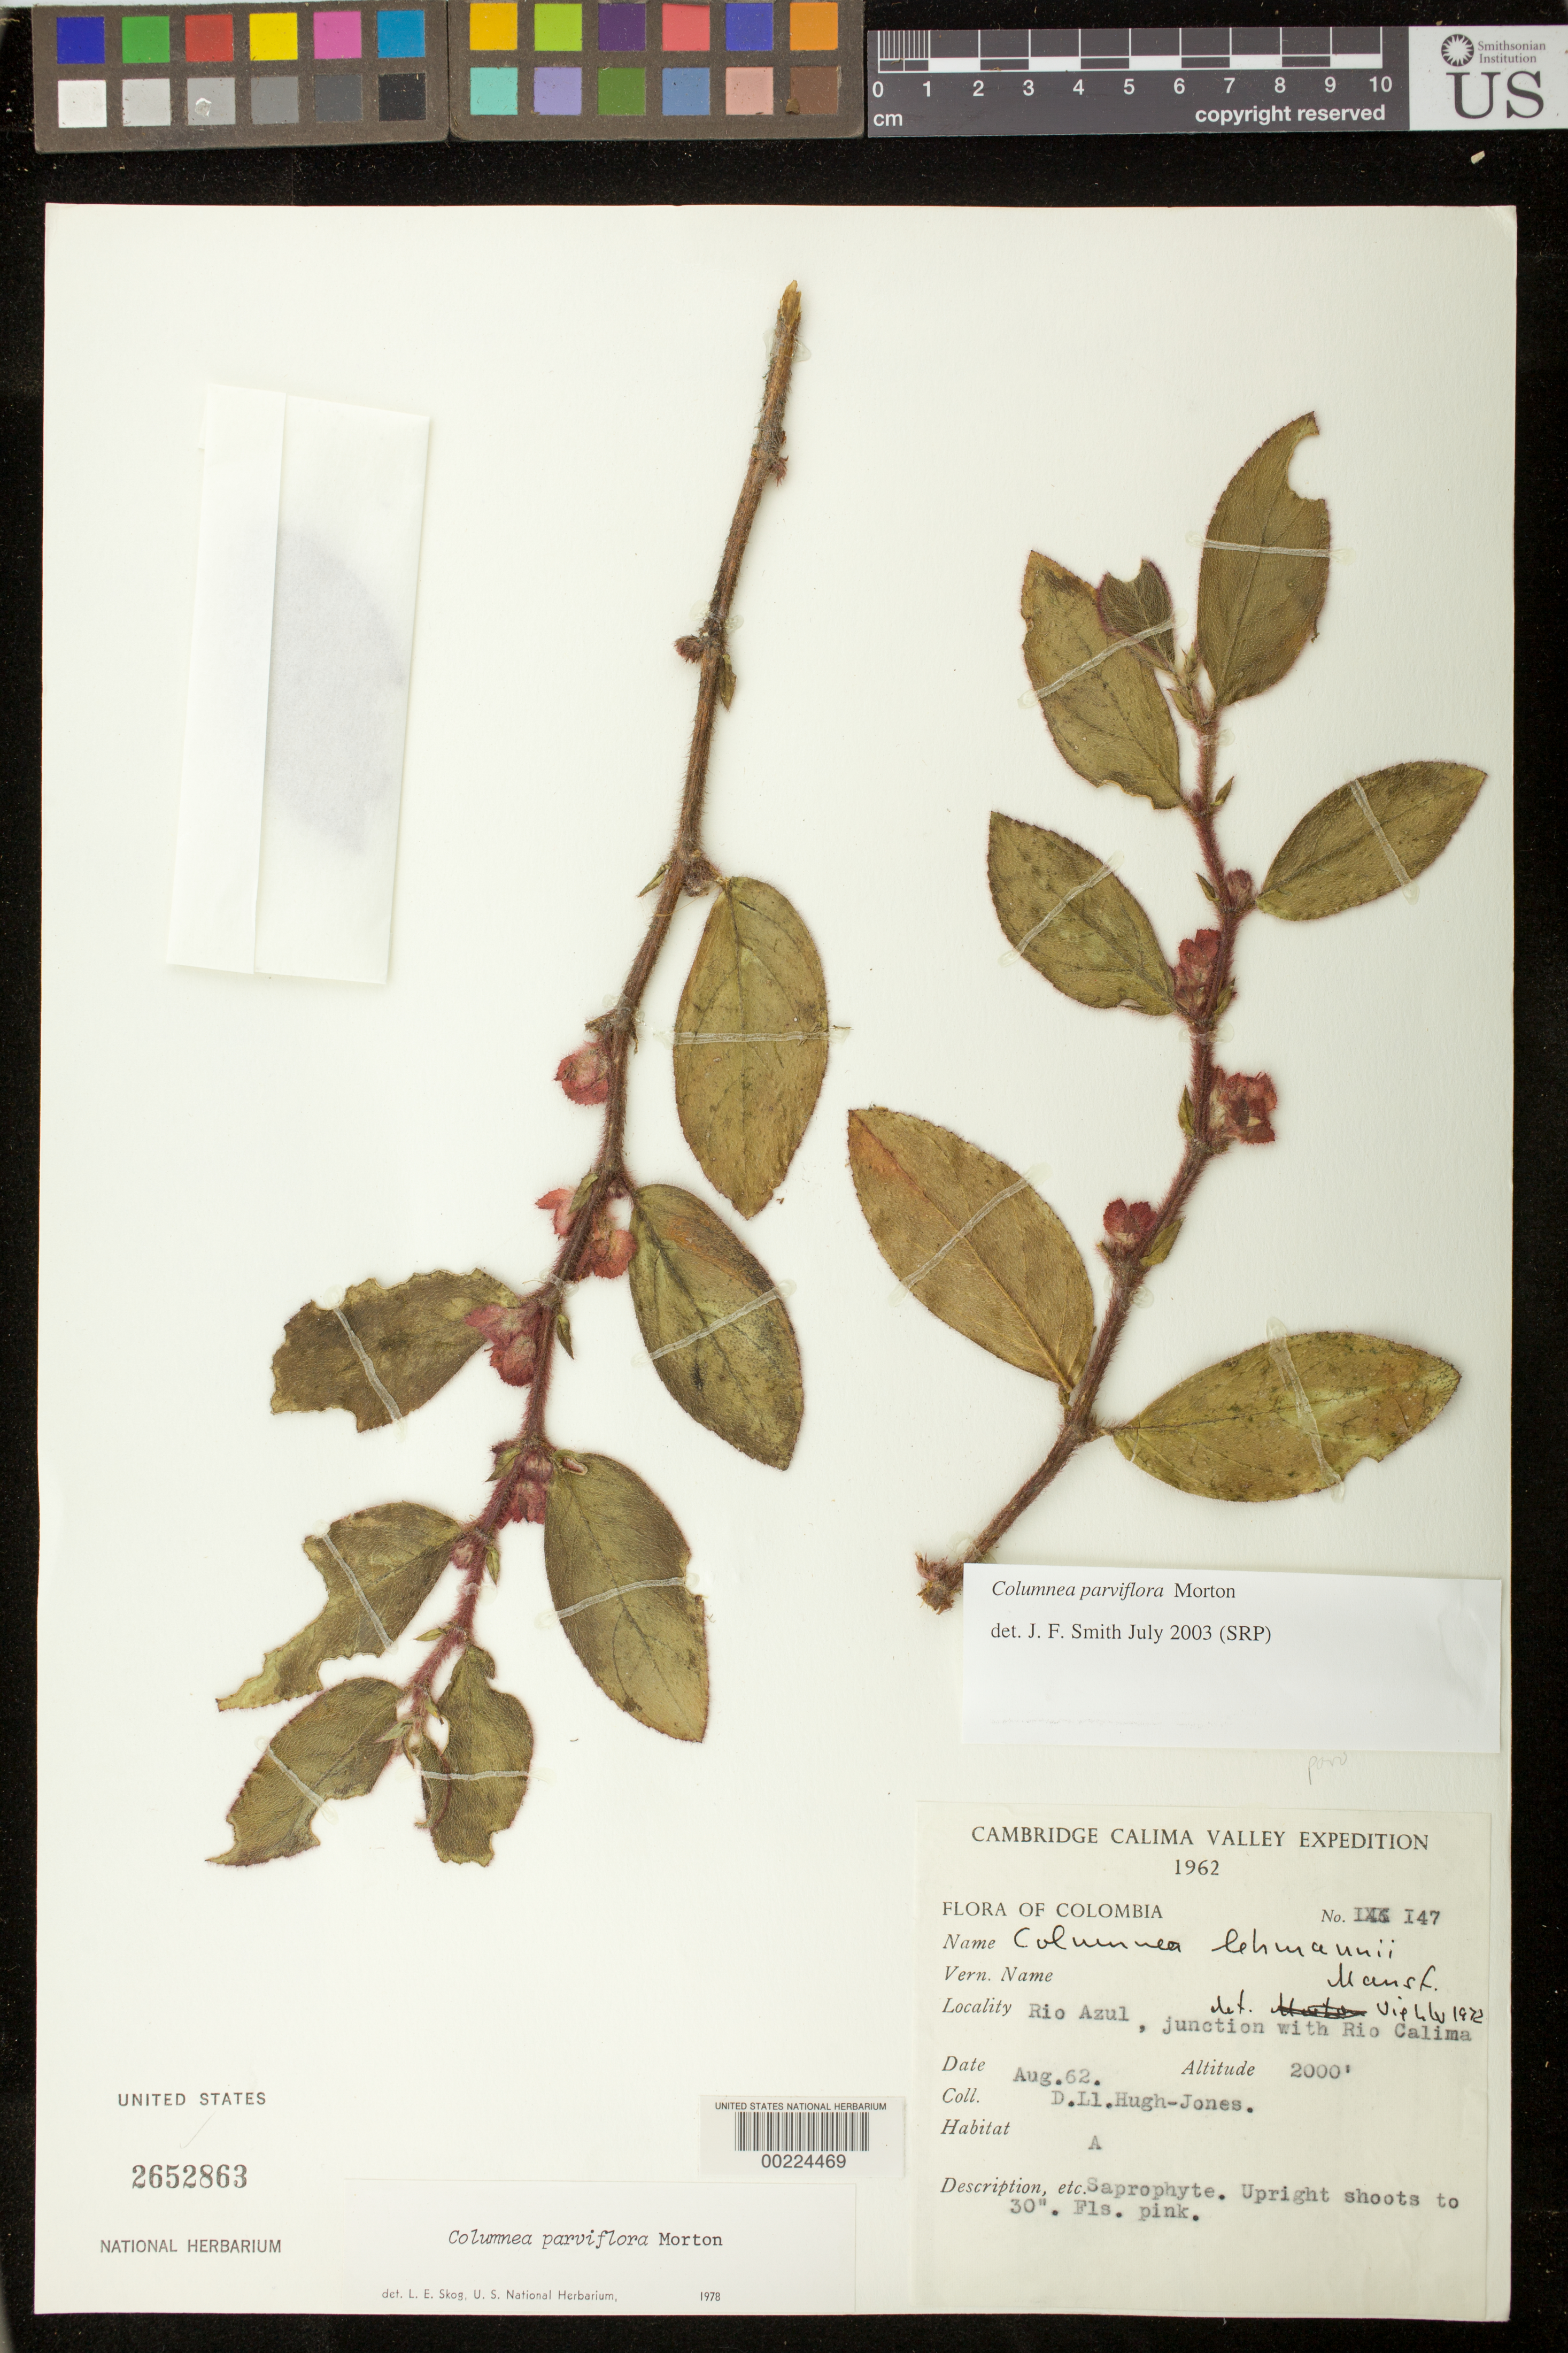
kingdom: Plantae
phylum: Tracheophyta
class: Magnoliopsida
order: Lamiales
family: Gesneriaceae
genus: Columnea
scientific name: Columnea herthae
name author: Mansf.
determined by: Clark, J. L.; Skog, Laurence E.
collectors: D. Hugh-Jones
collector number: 147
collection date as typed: Aug 1962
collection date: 1962-08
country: Colombia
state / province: Valle del Cauca (?)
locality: Rio Azul, junction with Rio Calima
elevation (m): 610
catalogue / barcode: US 2652863